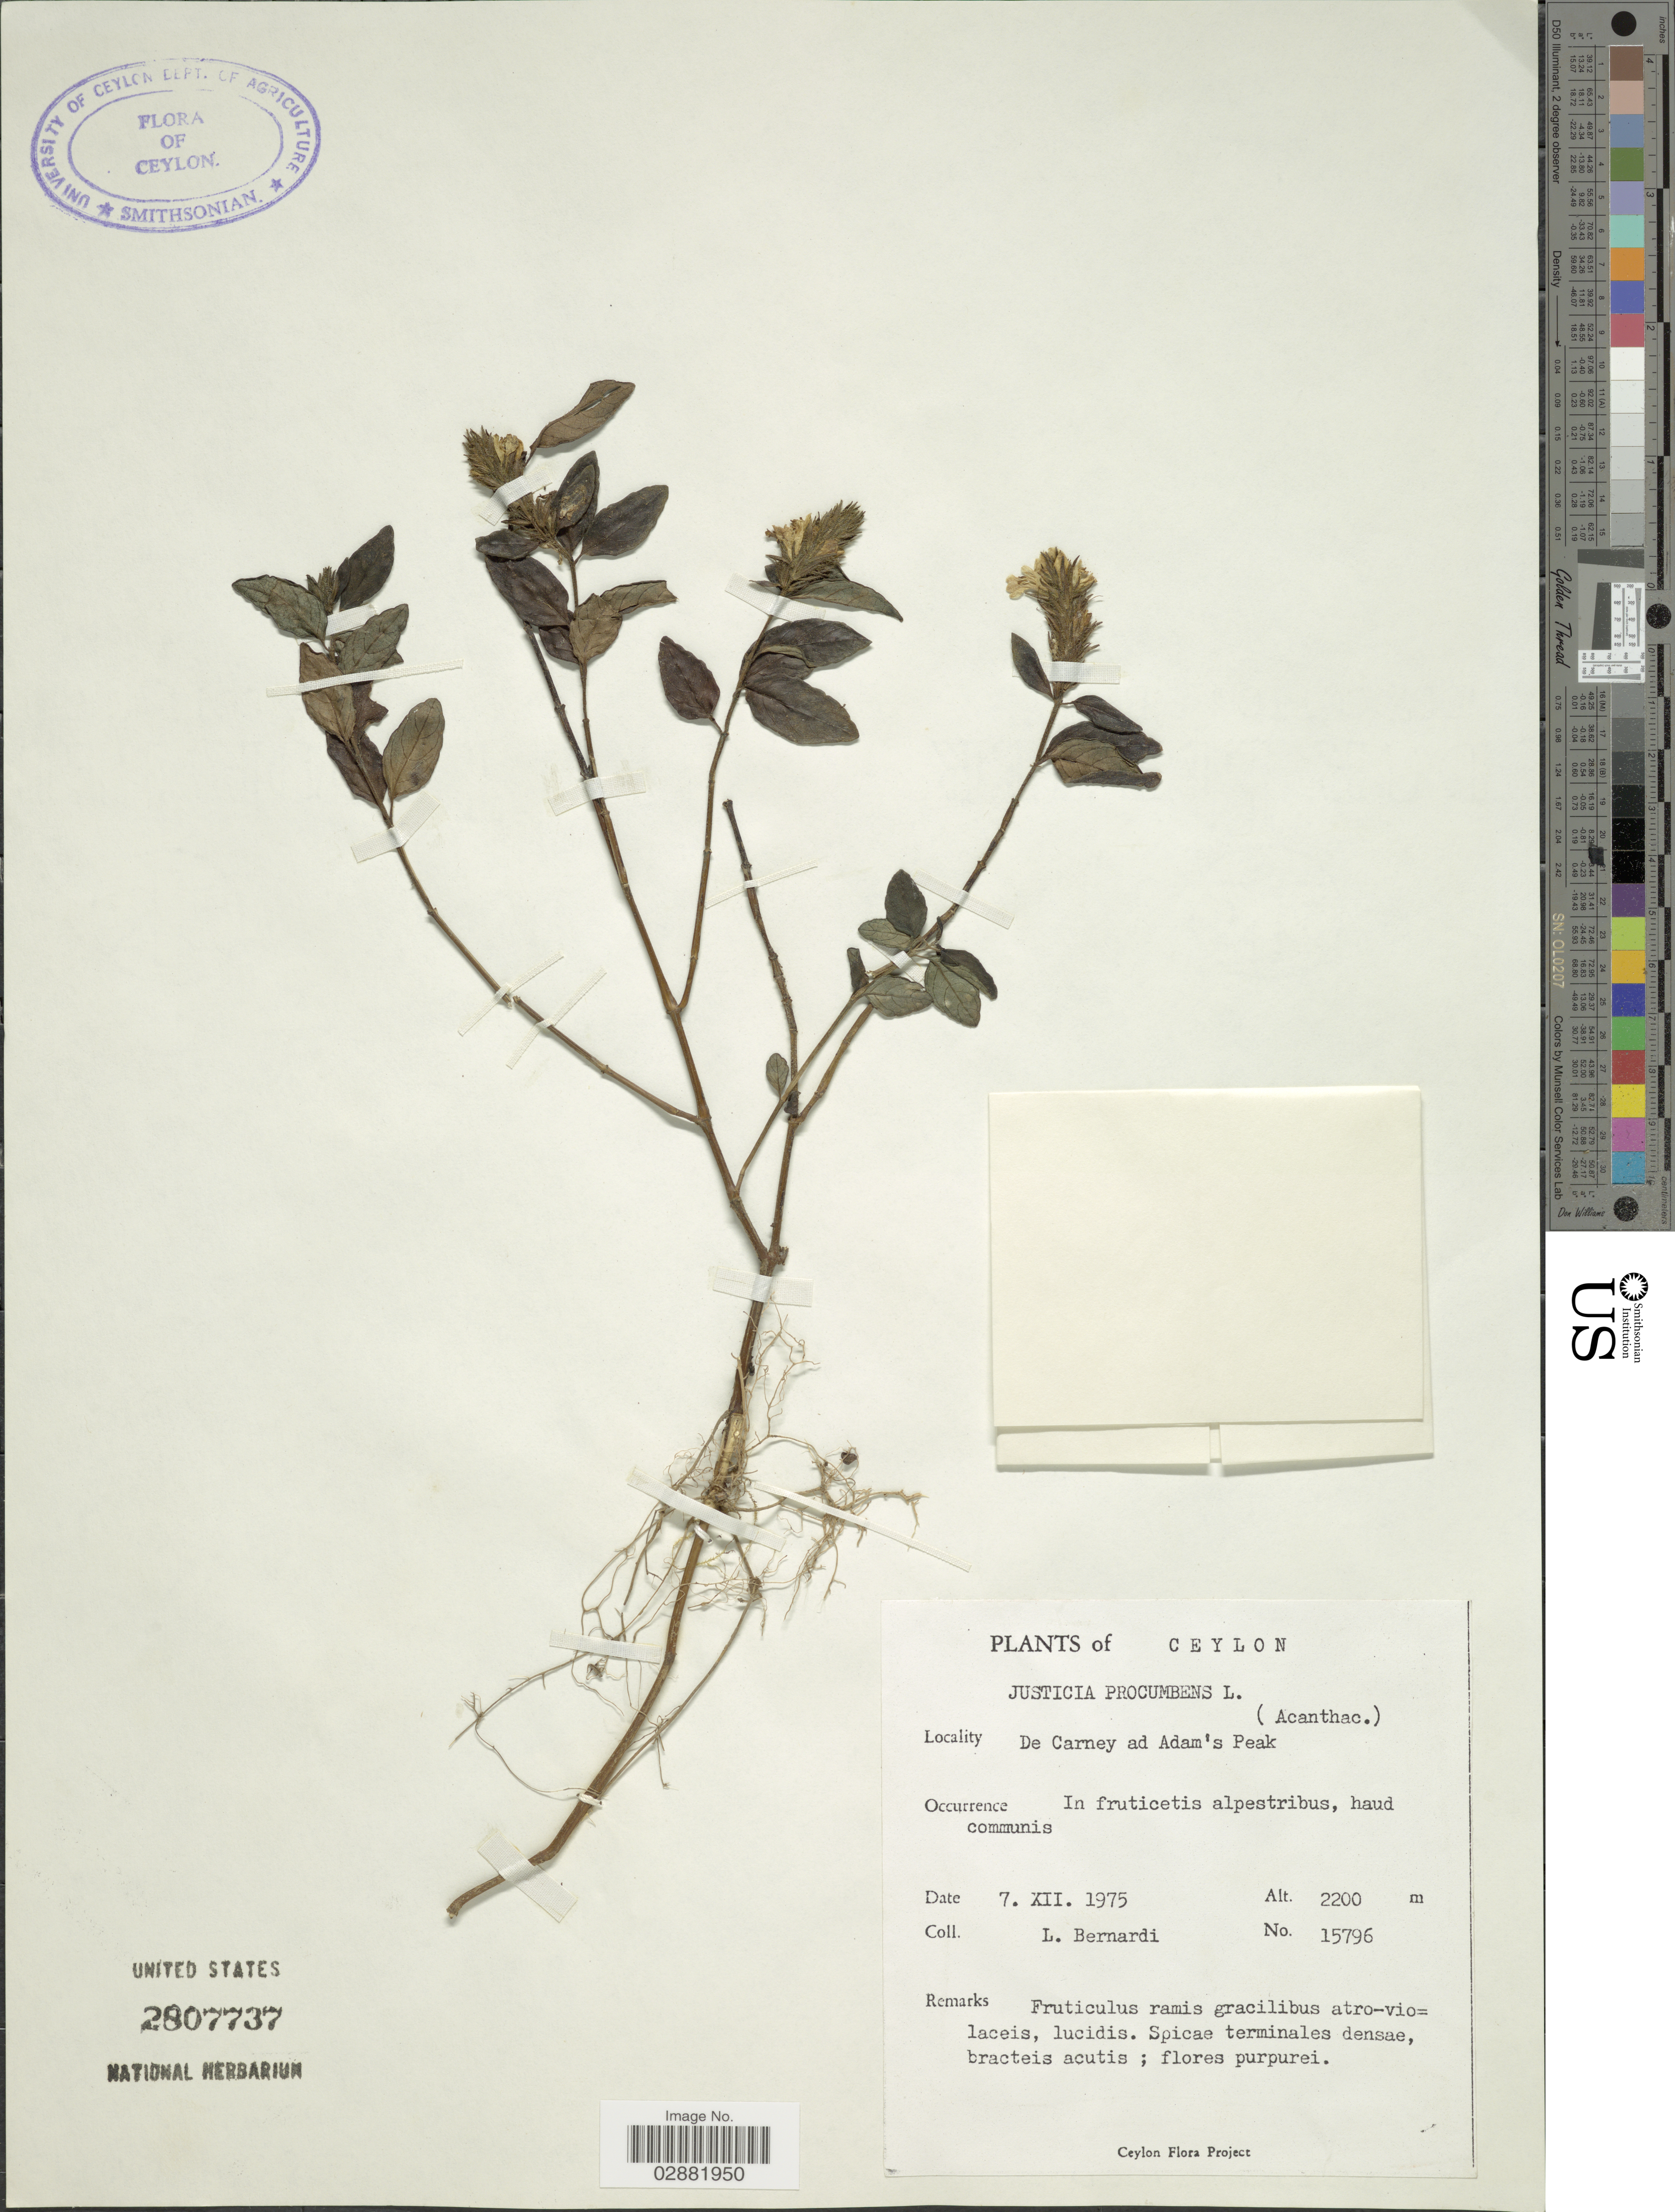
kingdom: Plantae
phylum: Tracheophyta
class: Magnoliopsida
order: Lamiales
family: Acanthaceae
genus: Justicia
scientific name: Justicia procumbens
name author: L.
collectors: L. Bernardi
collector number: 15796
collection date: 1975-12-07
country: Sri Lanka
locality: Ceylon, De Carney ad Adam's Peak.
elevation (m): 2200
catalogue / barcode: US 2807737